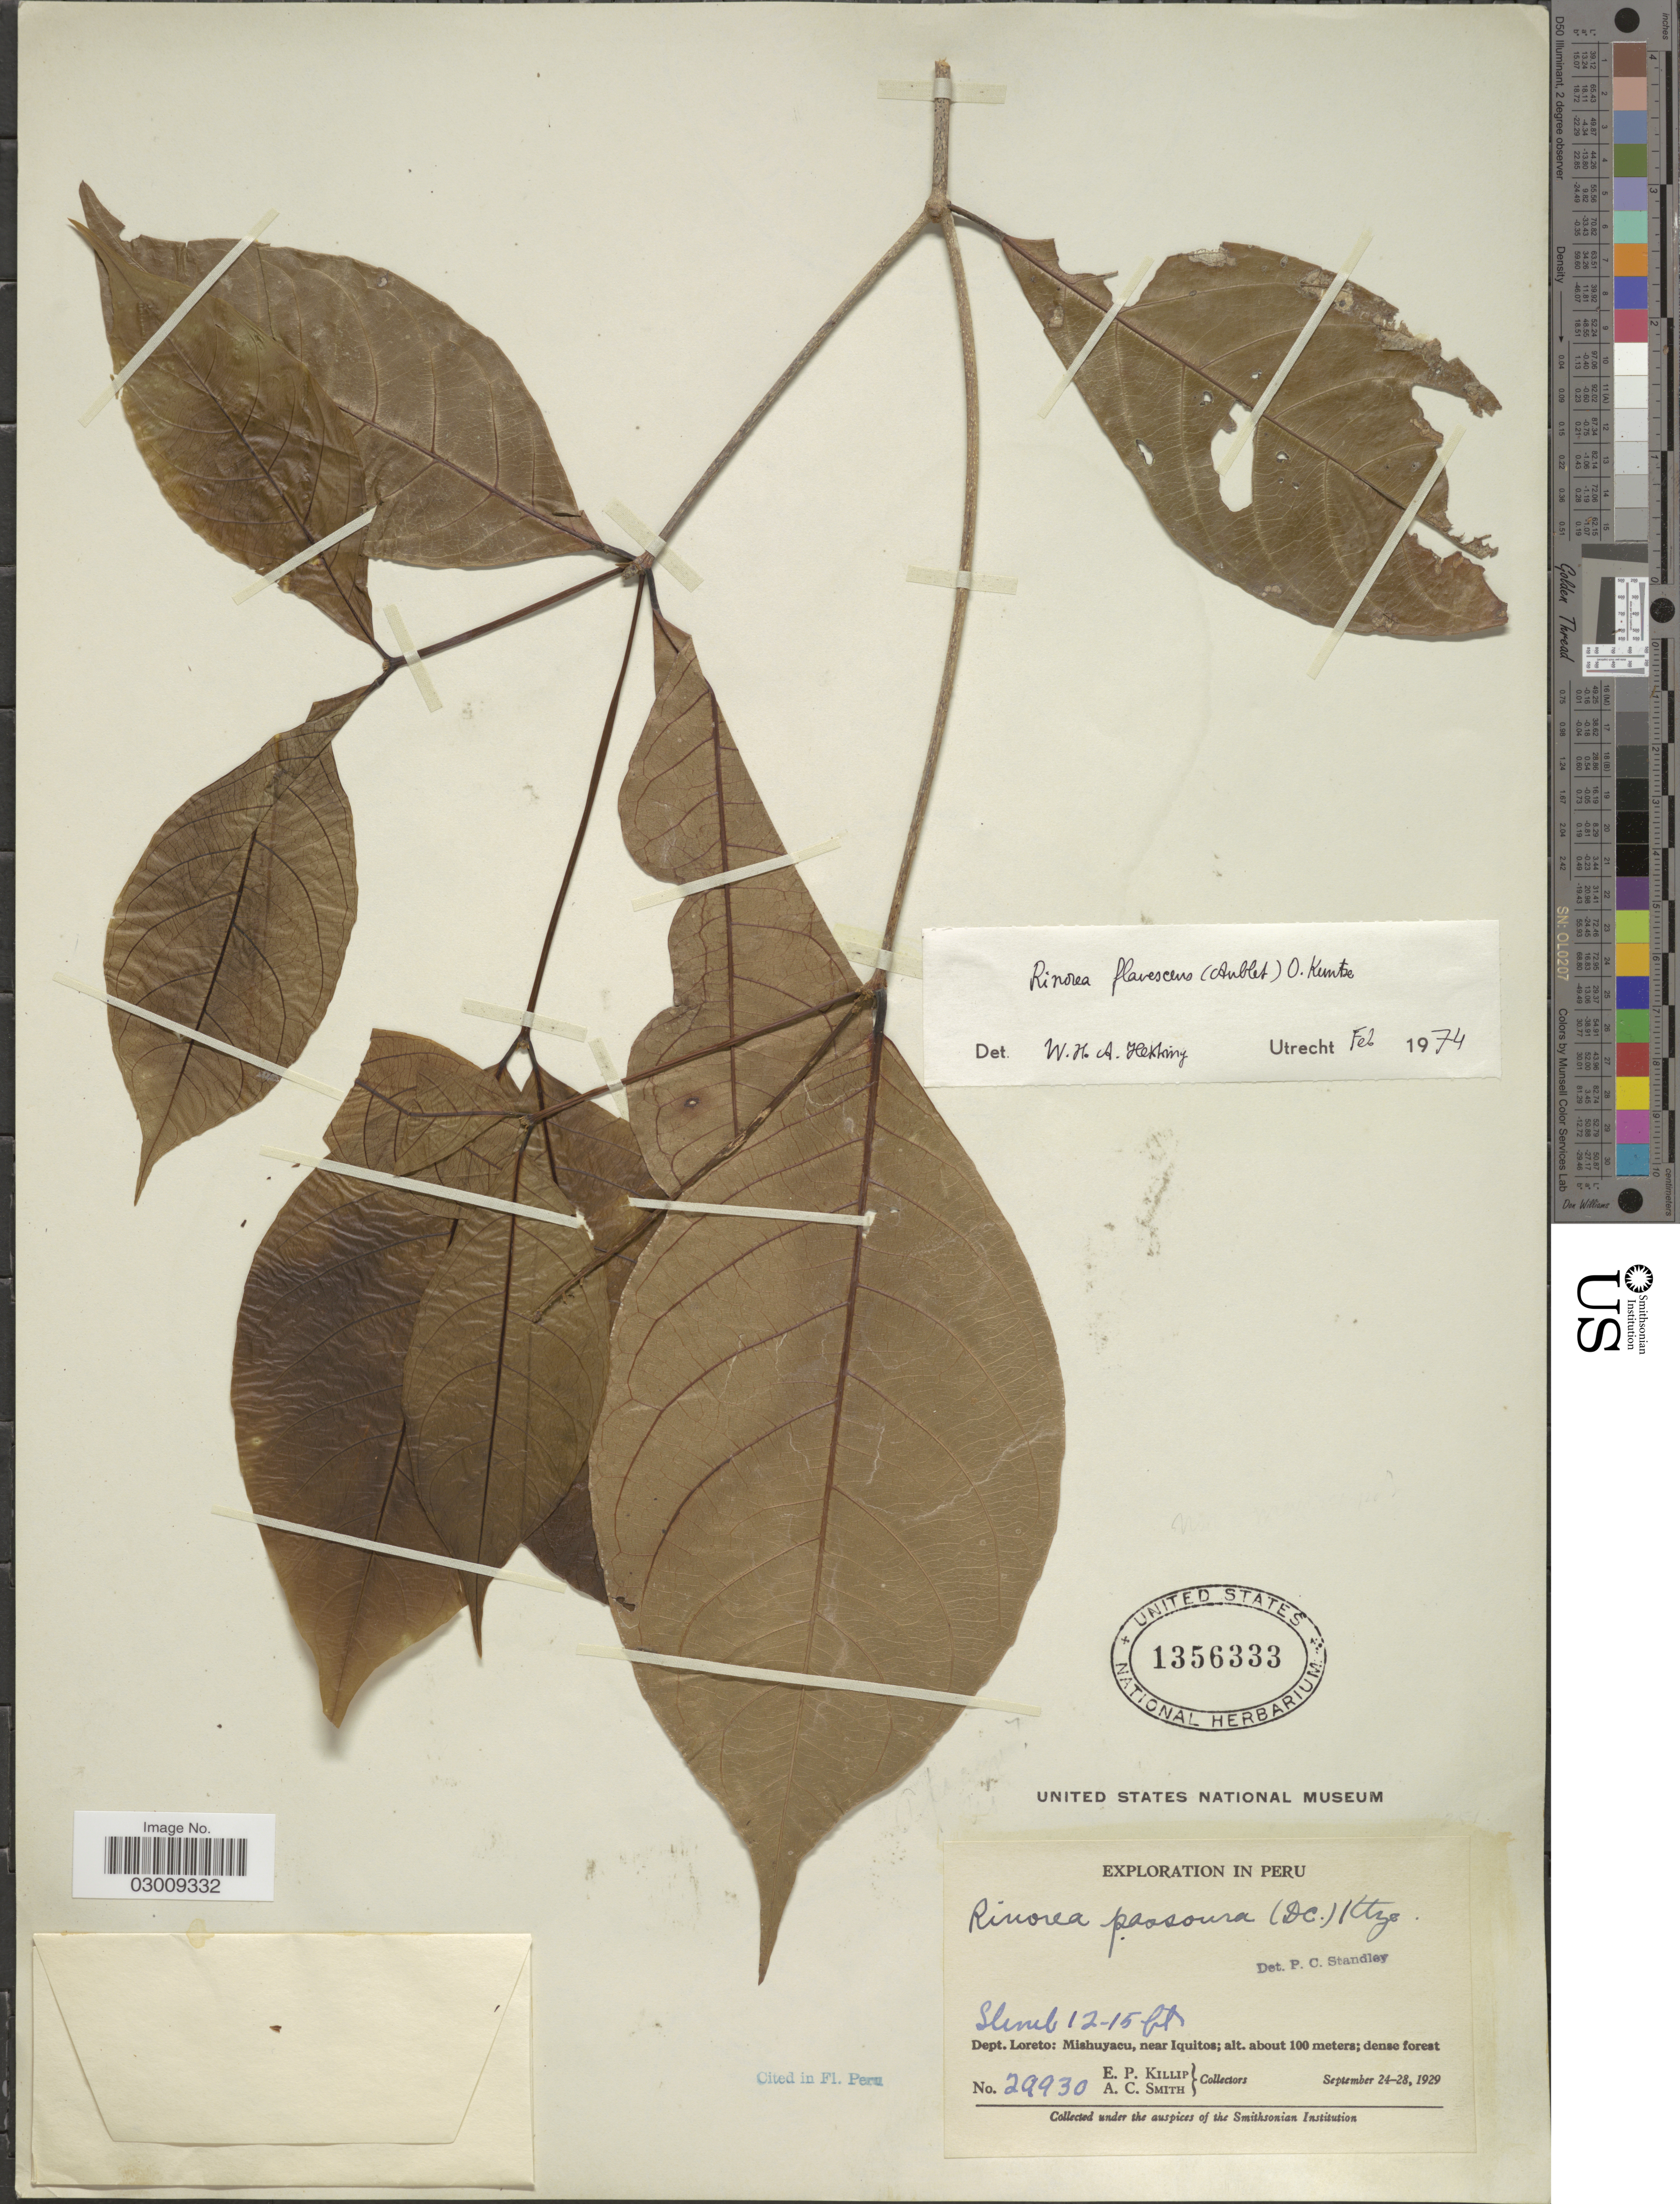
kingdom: Plantae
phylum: Tracheophyta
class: Magnoliopsida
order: Malpighiales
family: Violaceae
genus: Rinorea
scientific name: Rinorea flavescens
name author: (Aubl.) Kuntze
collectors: E. P. Killip & A. C. Smith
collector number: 29930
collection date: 1929-09-24/1929-09-28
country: Peru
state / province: Loreto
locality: Dept. Loreto: Mishuyacu, near Iquitos.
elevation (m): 100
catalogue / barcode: US 1356333